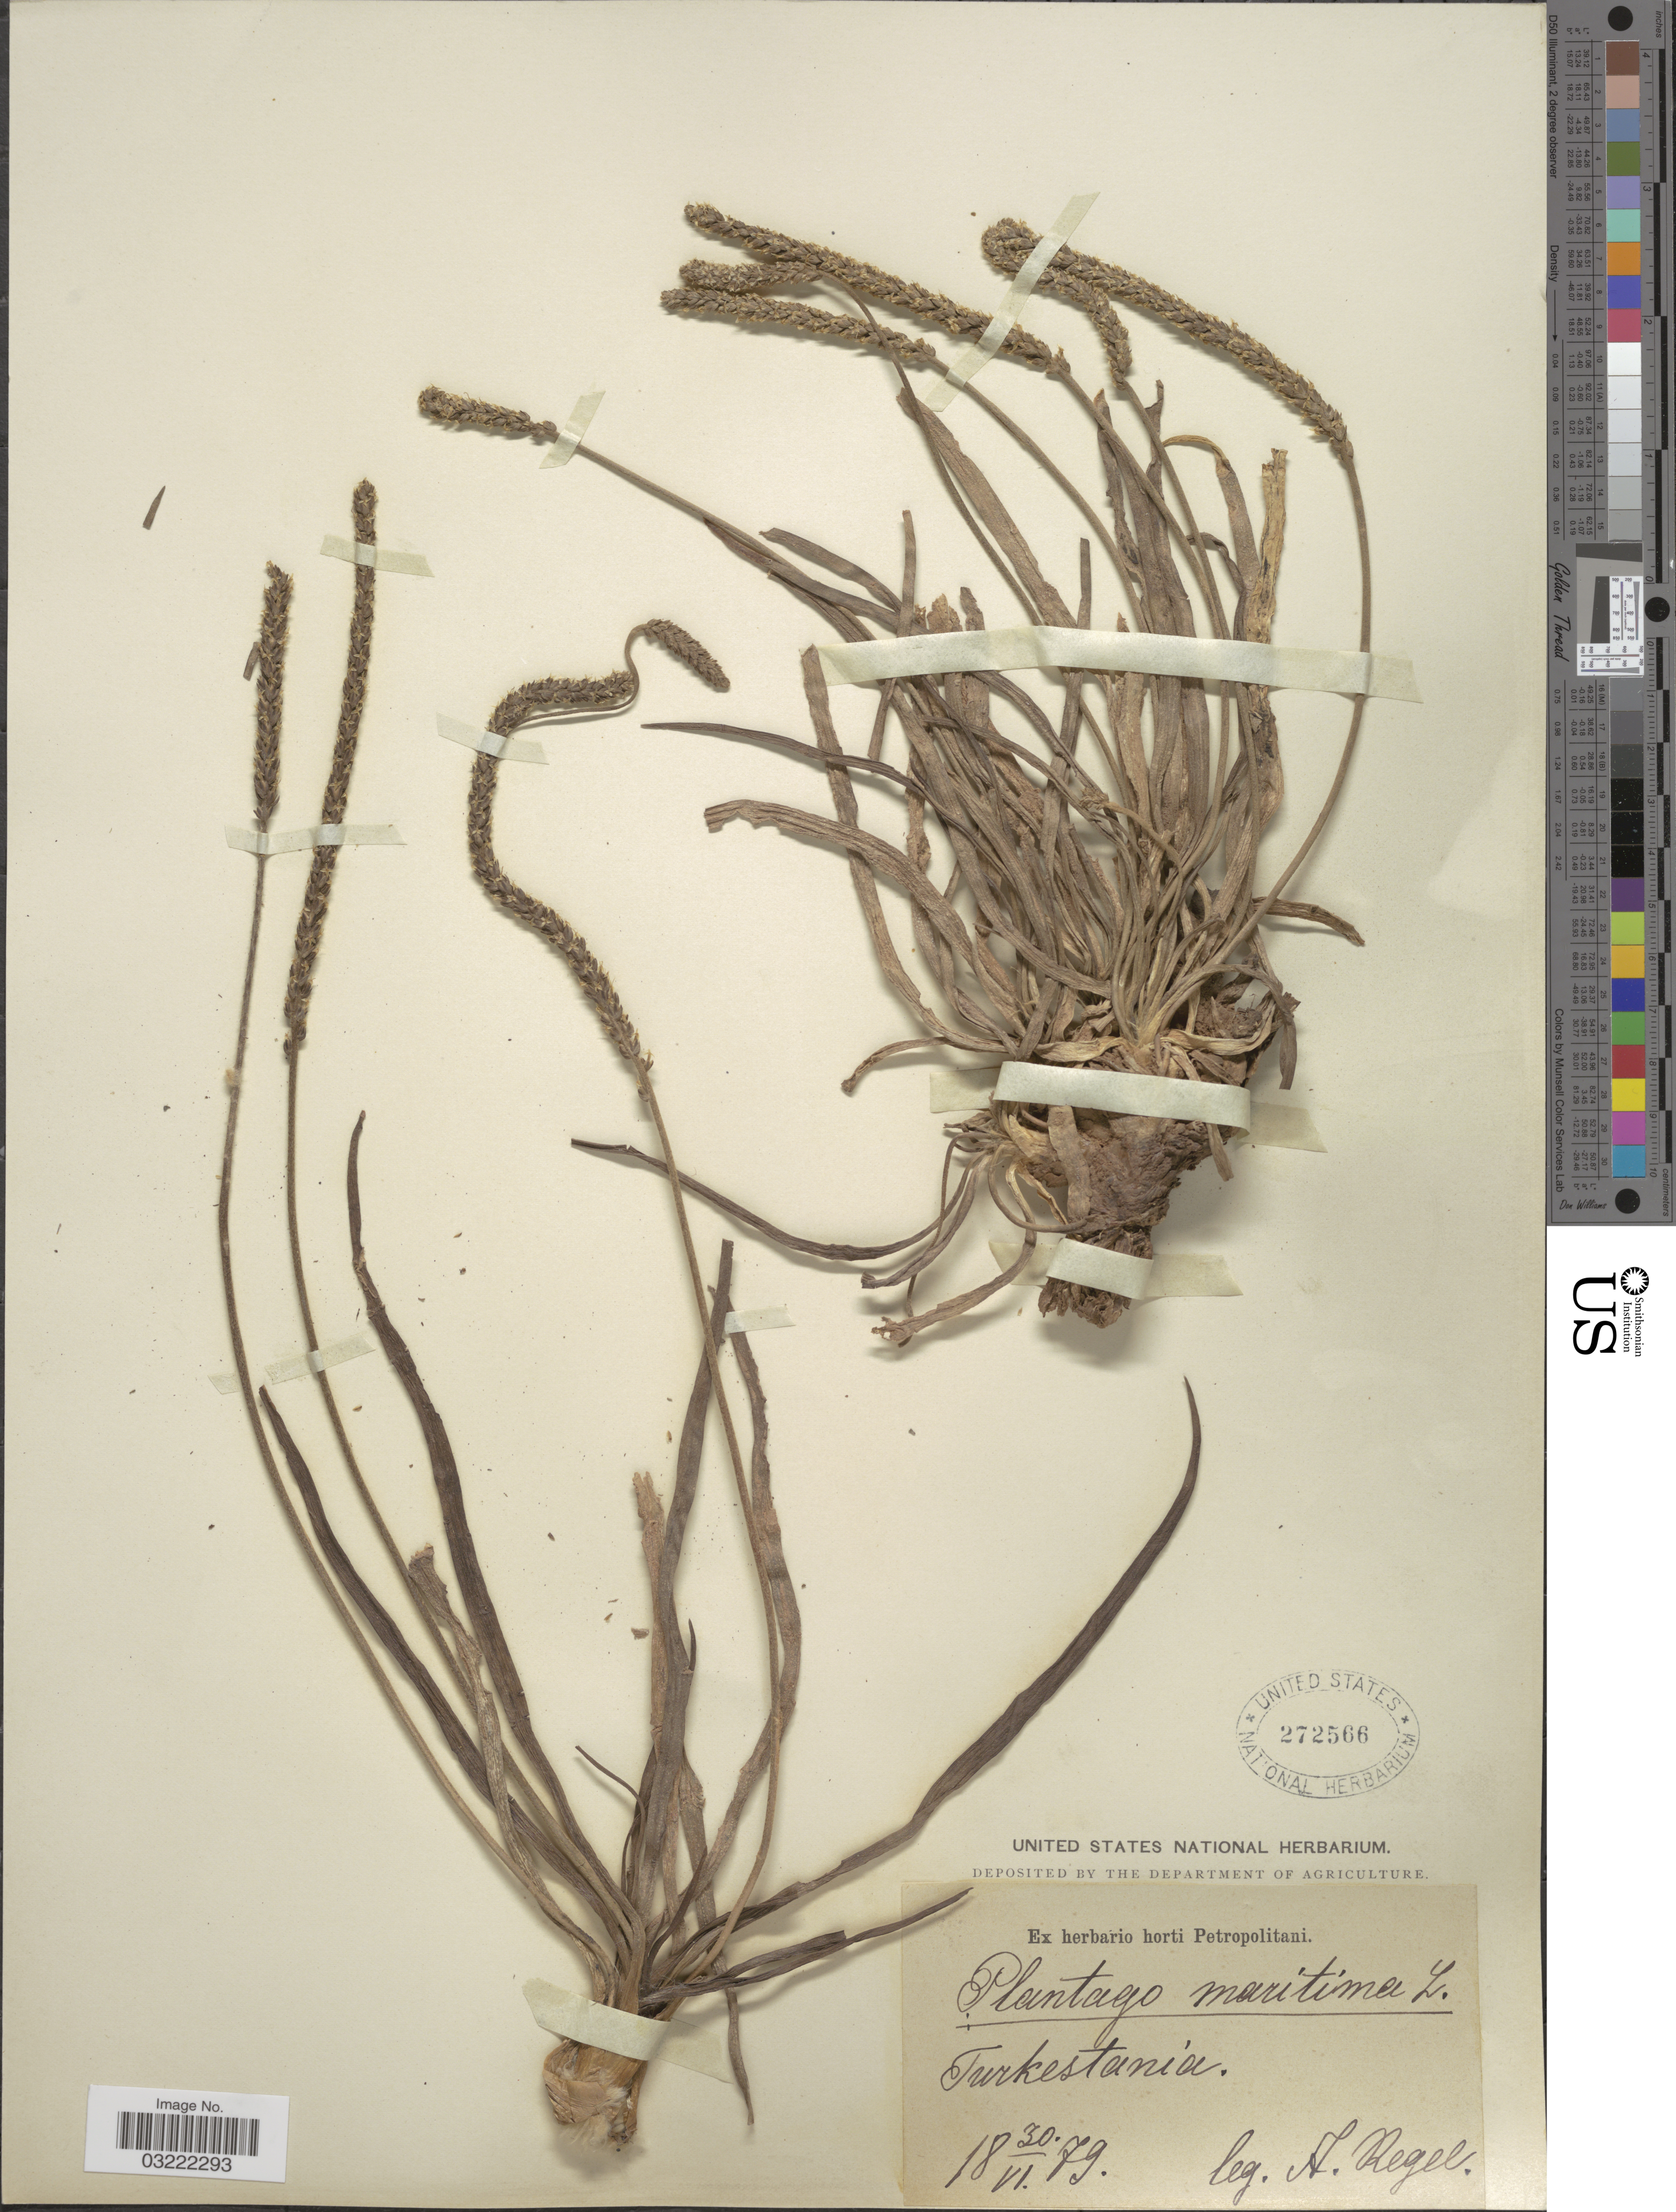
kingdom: Plantae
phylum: Tracheophyta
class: Magnoliopsida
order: Lamiales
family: Plantaginaceae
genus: Plantago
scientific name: Plantago maritima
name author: L.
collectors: A. Regel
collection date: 1879-06-30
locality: Turkestania.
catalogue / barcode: US 272566